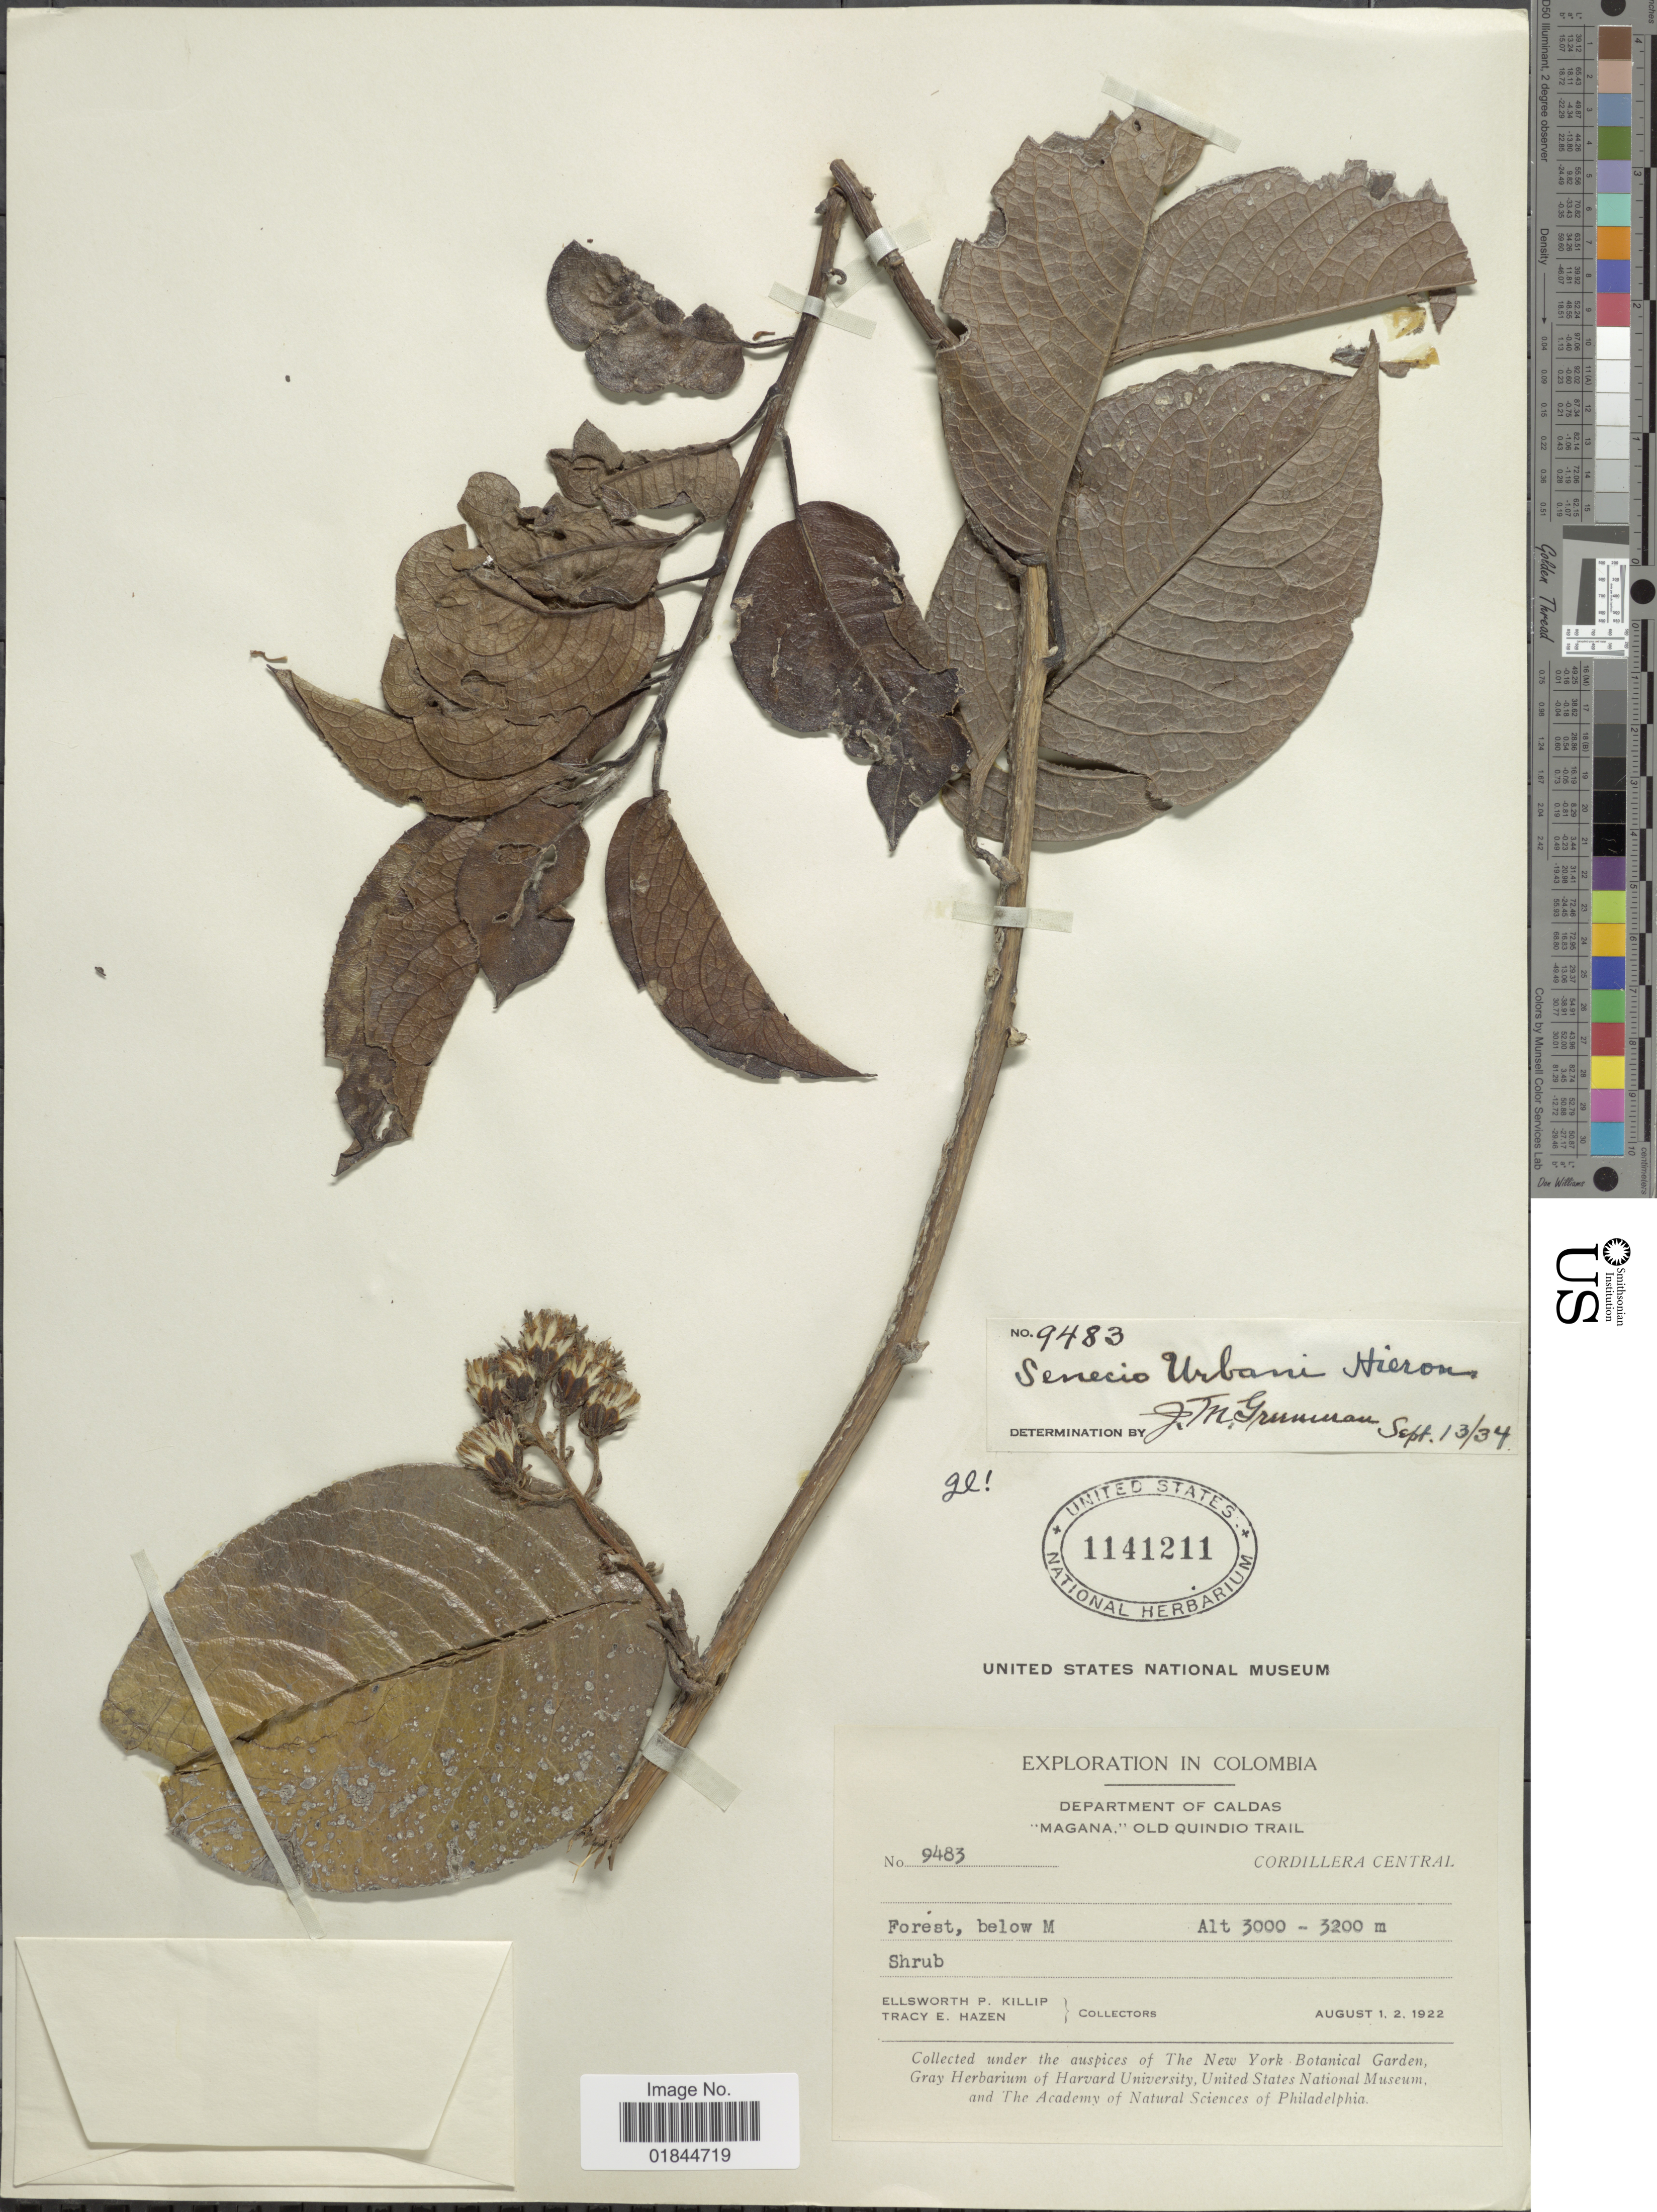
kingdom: Plantae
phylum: Tracheophyta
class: Magnoliopsida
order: Asterales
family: Asteraceae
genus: Pentacalia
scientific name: Pentacalia urbanii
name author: (Hieron.) Cuatrec.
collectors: E. P. Killip & T. E. Hazen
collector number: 9483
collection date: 1922-08-01/1922-08-02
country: Colombia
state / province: Caldas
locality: Department of Caldas. "Magana," Old Quindio Trail. Cordillera Central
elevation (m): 3000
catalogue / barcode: US 1141211